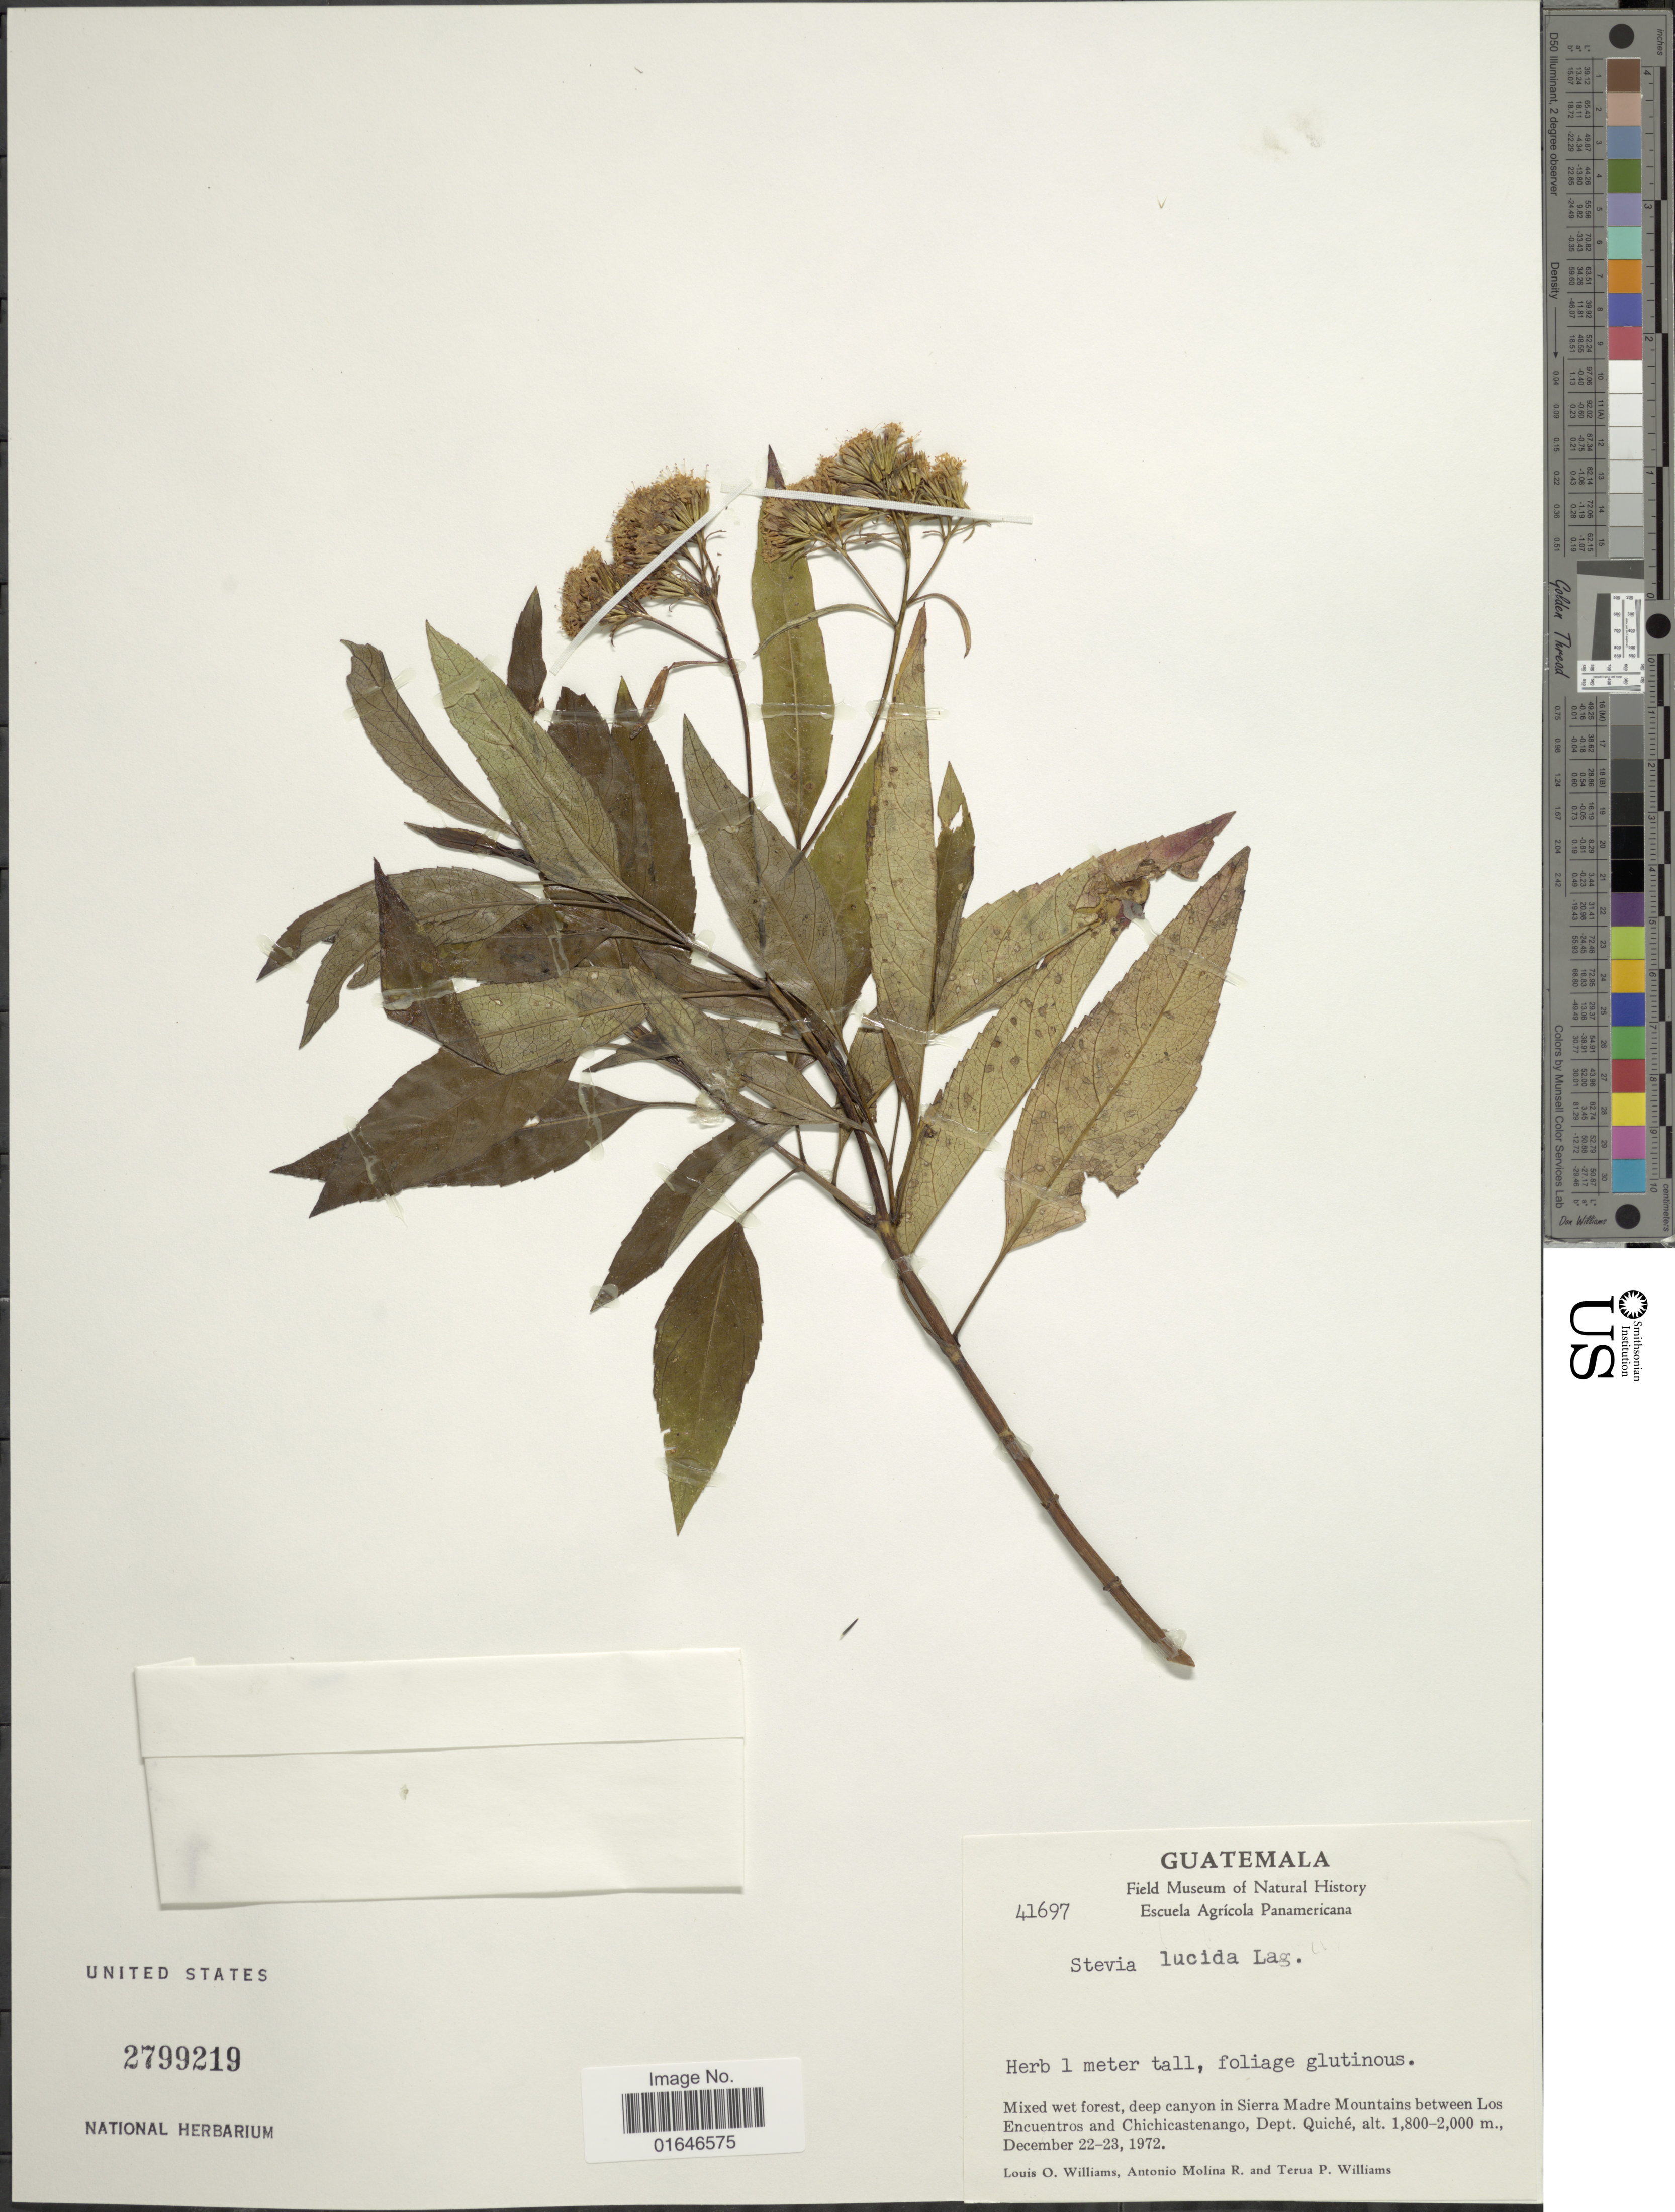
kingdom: Plantae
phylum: Tracheophyta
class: Magnoliopsida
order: Asterales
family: Asteraceae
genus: Stevia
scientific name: Stevia lucida var. bipontini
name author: B.L. Rob.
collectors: L. O. Williams, A. Molina R. & T. P. Williams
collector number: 41697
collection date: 1972-12-22/1972-12-23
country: Guatemala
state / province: El Quiché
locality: Deep canyon in Sierra Madre Mountains between Los Encuentos and Chichicastenango, Dept. Quiche.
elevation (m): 549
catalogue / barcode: US 2799219